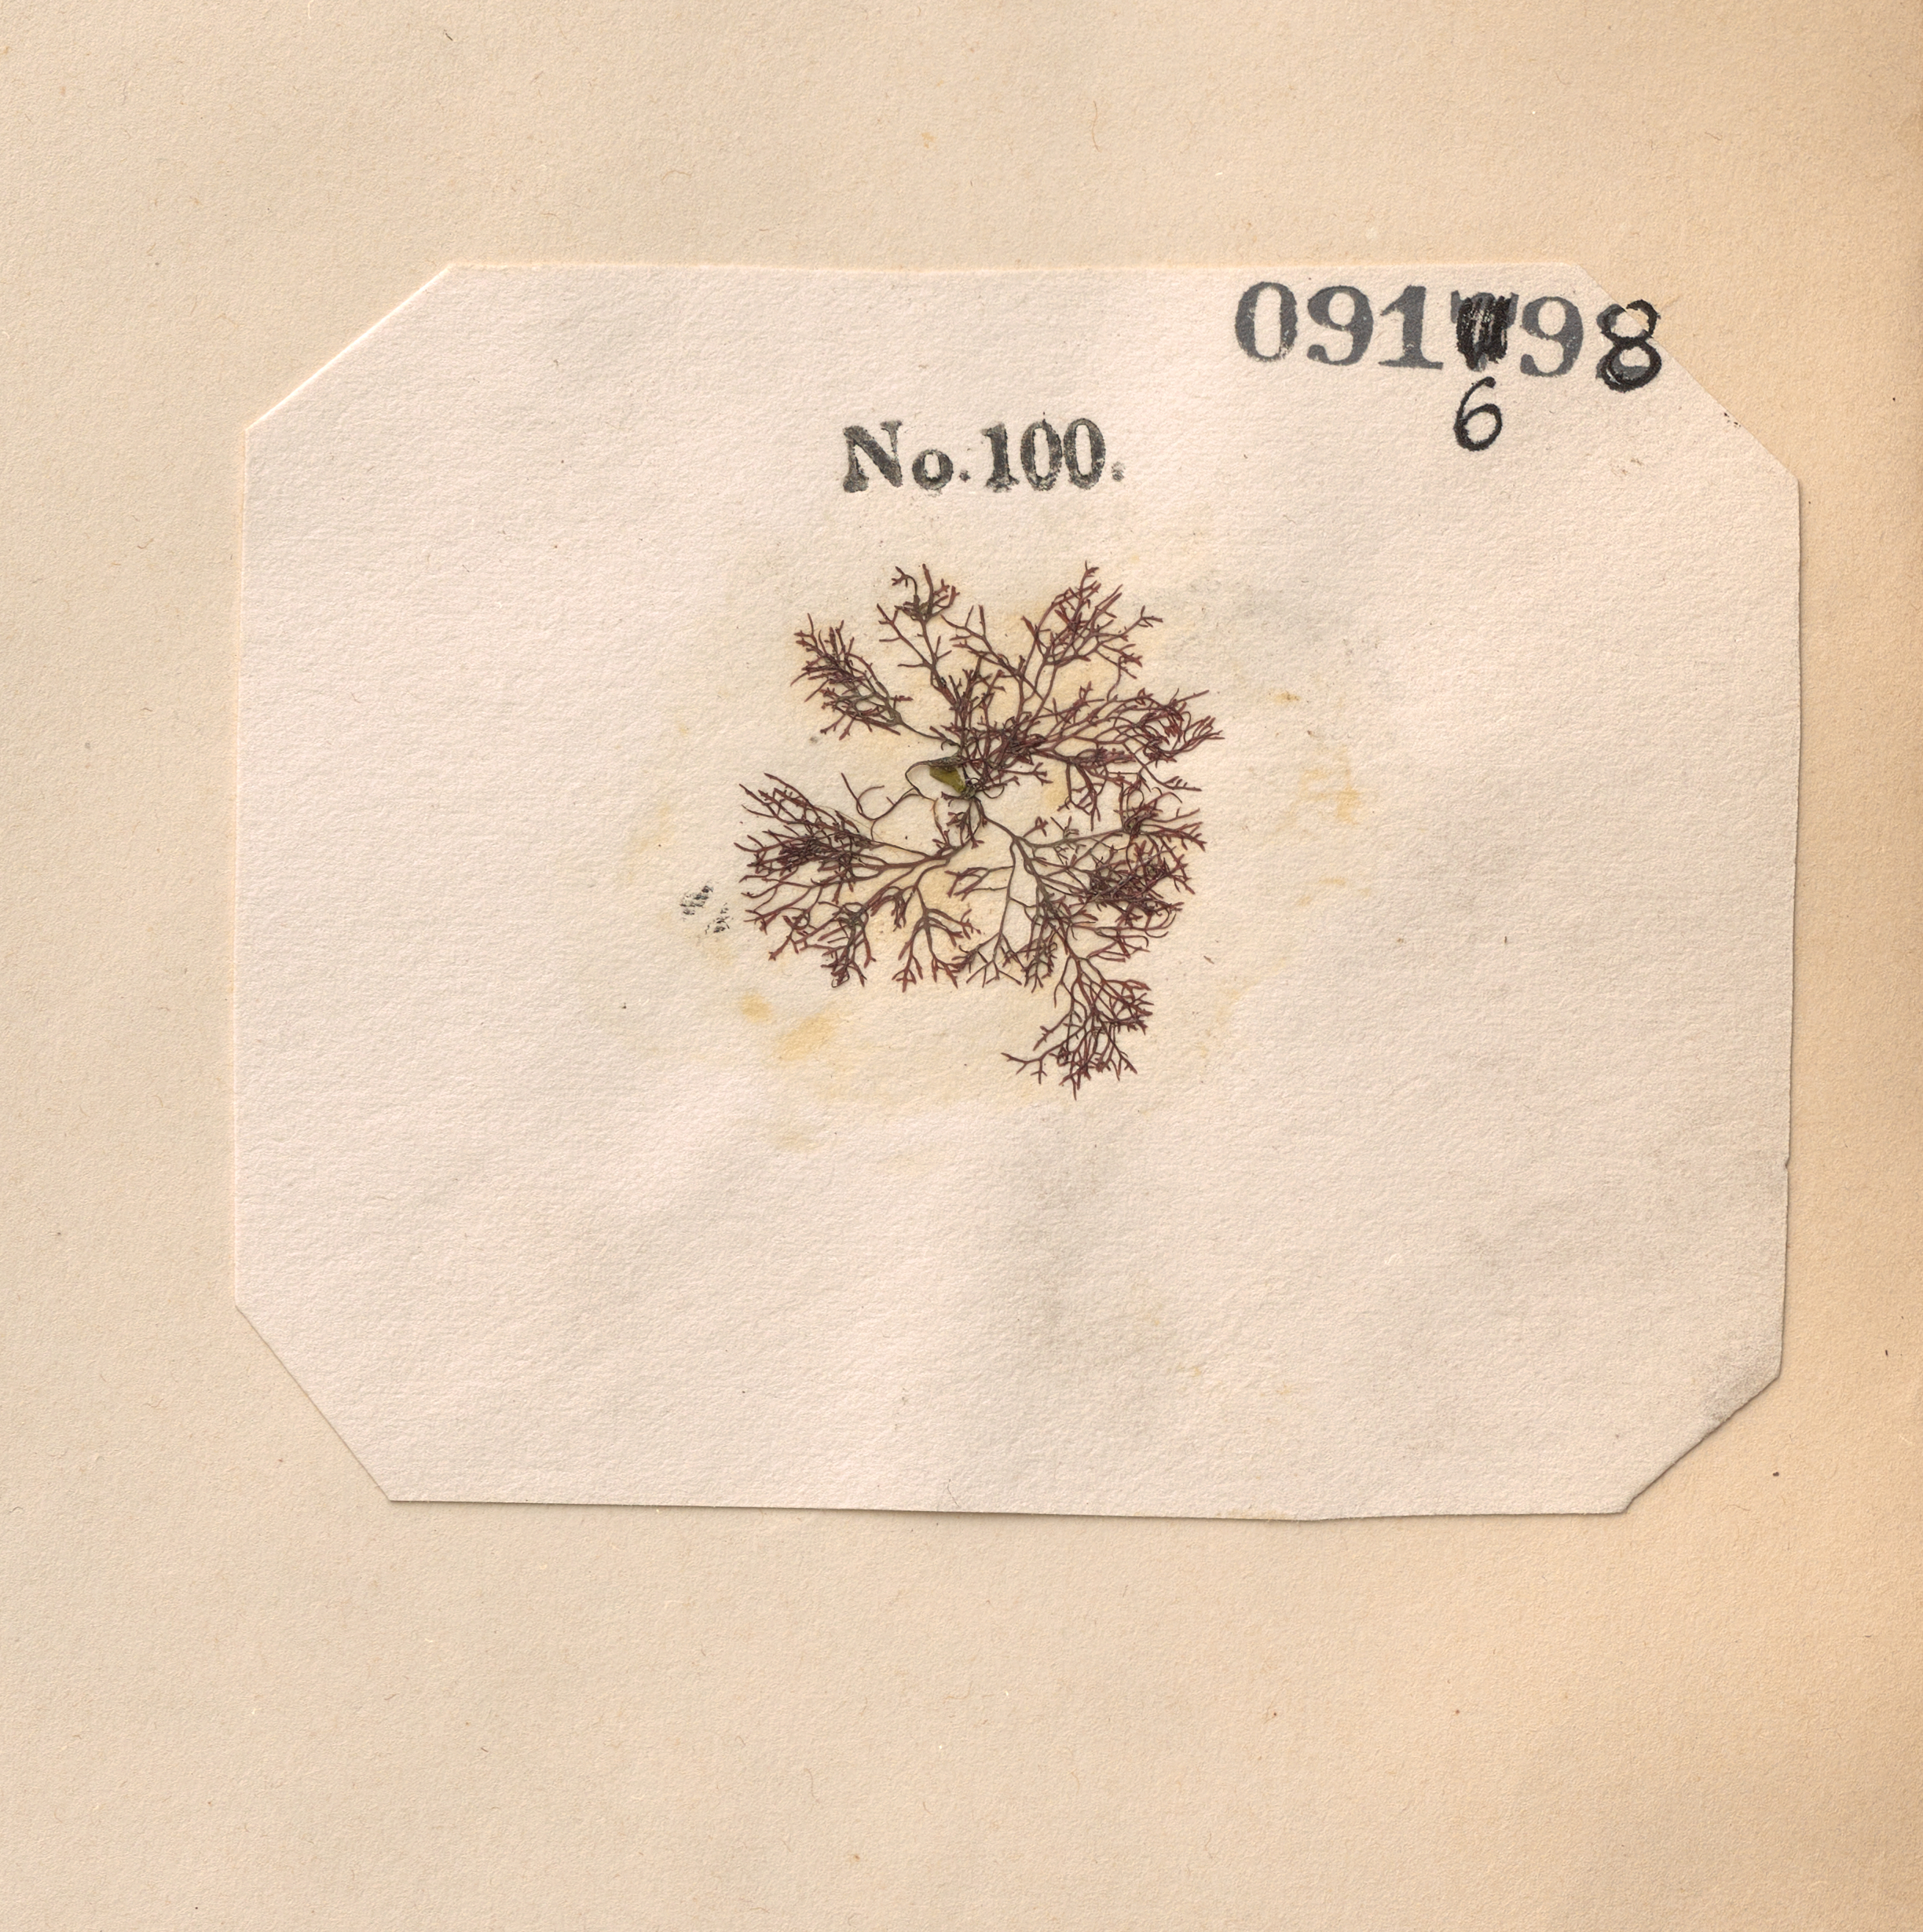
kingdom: Plantae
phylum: Rhodophyta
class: Florideophyceae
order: Gelidiales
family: Gelidiaceae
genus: Gelidium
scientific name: Gelidium corneum var. crinale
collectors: C. Durant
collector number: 100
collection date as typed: Sum 1850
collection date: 1850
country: United States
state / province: New York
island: Staten Island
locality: Hurlgate, Yellow Hook, and near Quarantine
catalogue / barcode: US 91698